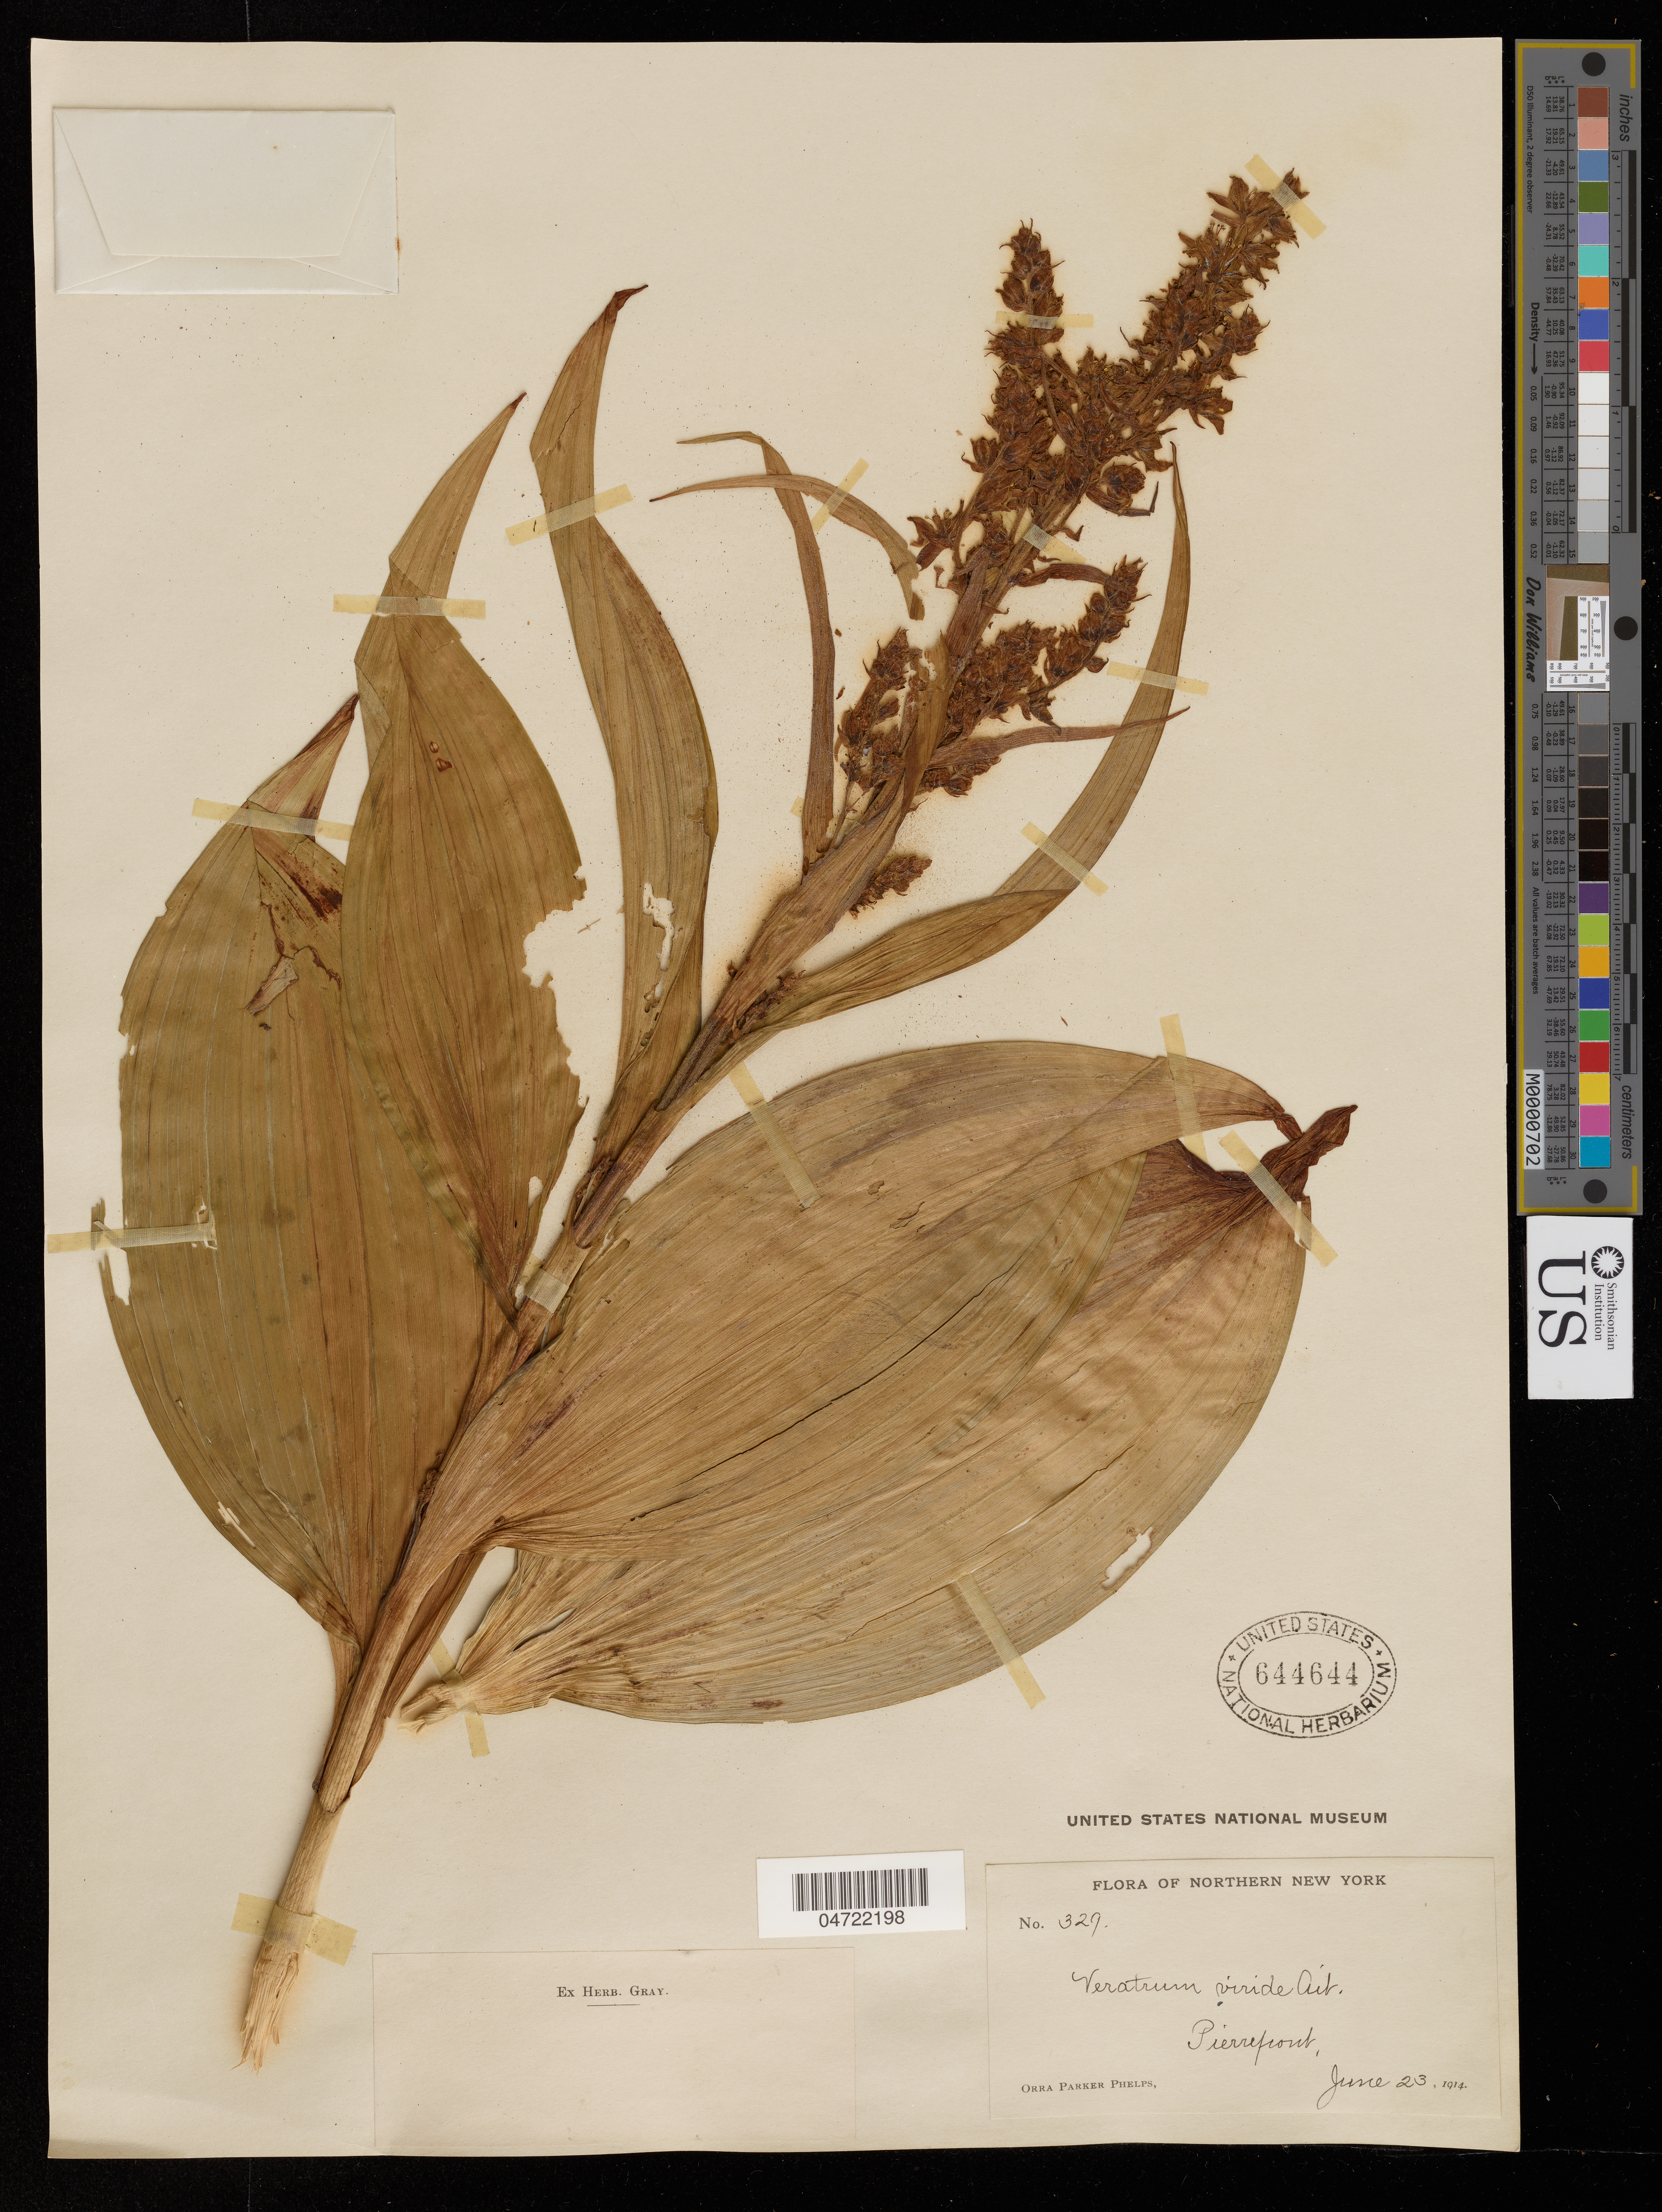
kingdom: Plantae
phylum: Tracheophyta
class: Liliopsida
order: Liliales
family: Melanthiaceae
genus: Veratrum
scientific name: Veratrum viride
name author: Aiton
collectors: O. P. Phelps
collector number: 329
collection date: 1914-06-23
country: United States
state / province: New York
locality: Pierrepont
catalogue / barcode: US 644644